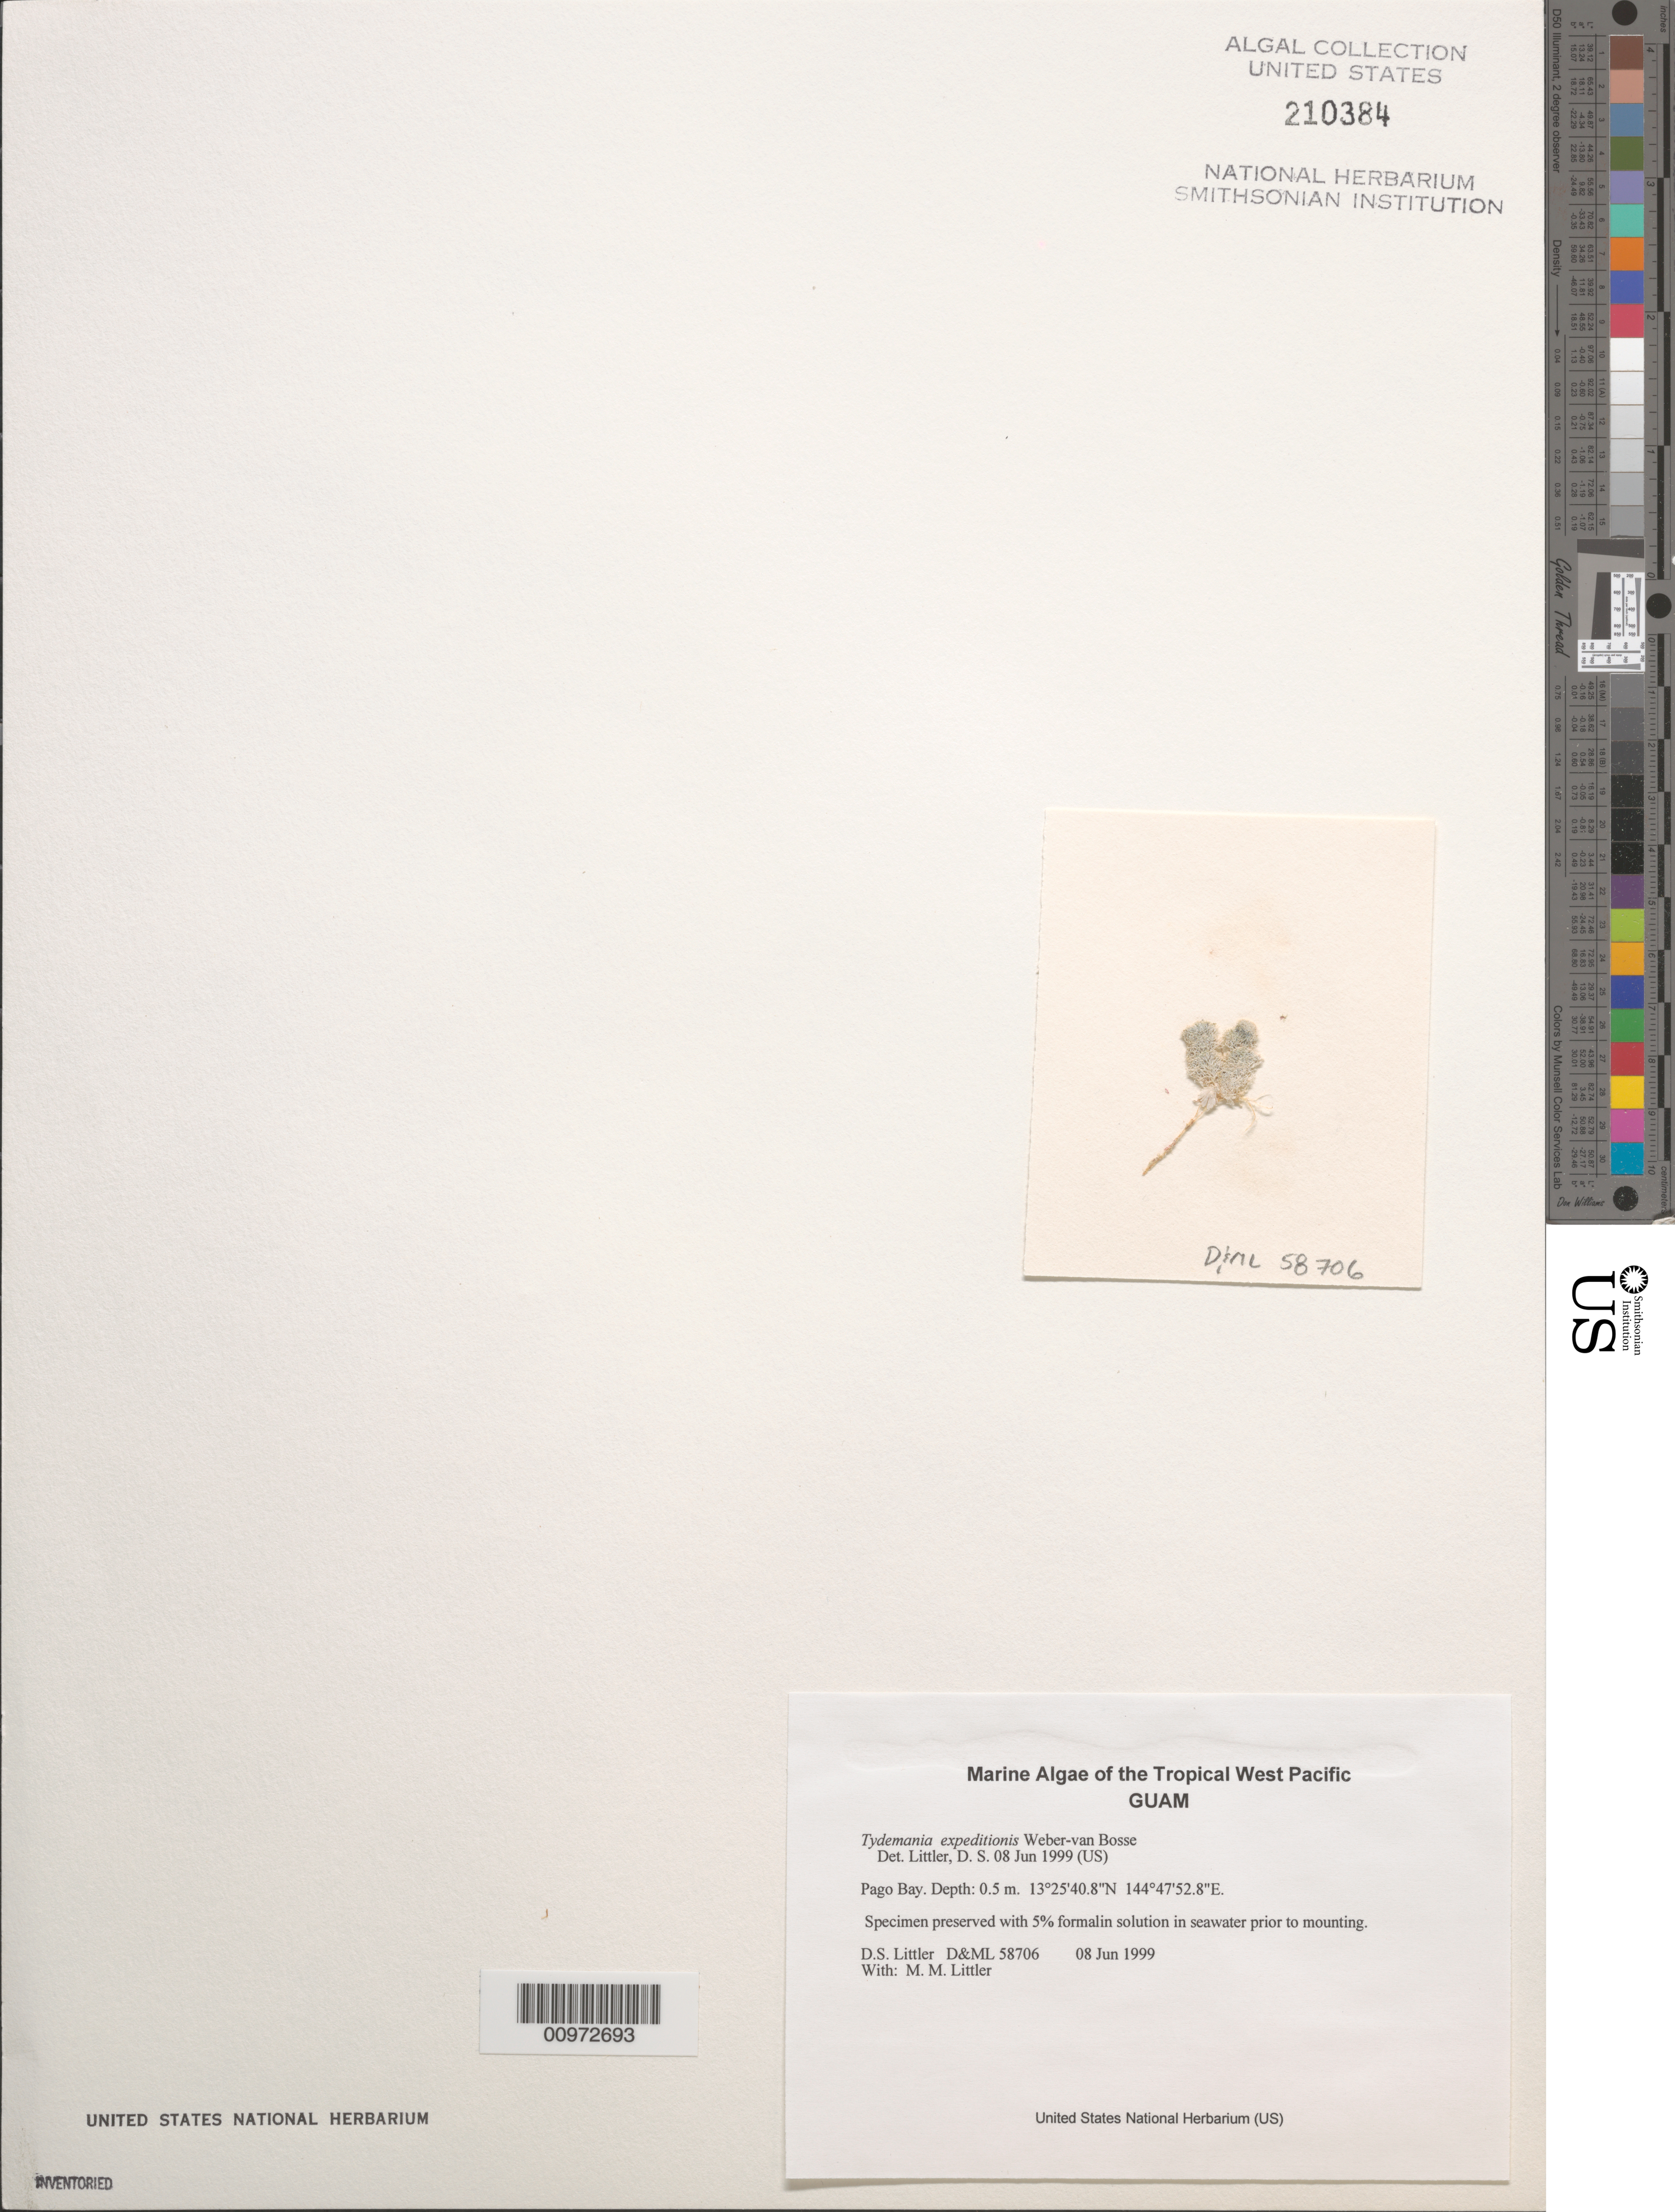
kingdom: Plantae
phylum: Chlorophyta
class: Ulvophyceae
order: Bryopsidales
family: Udoteaceae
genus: Tydemania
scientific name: Tydemania expeditionis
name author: Weber Bosse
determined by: Littler, D. S.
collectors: D. S. Littler & M. M. Littler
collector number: D&ML 58706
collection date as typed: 08 Jun 1999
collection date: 1999-06-08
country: Guam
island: Guam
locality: Pago Bay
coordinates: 13 25'40.8"N, 144 47'52.8"E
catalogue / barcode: US 210384